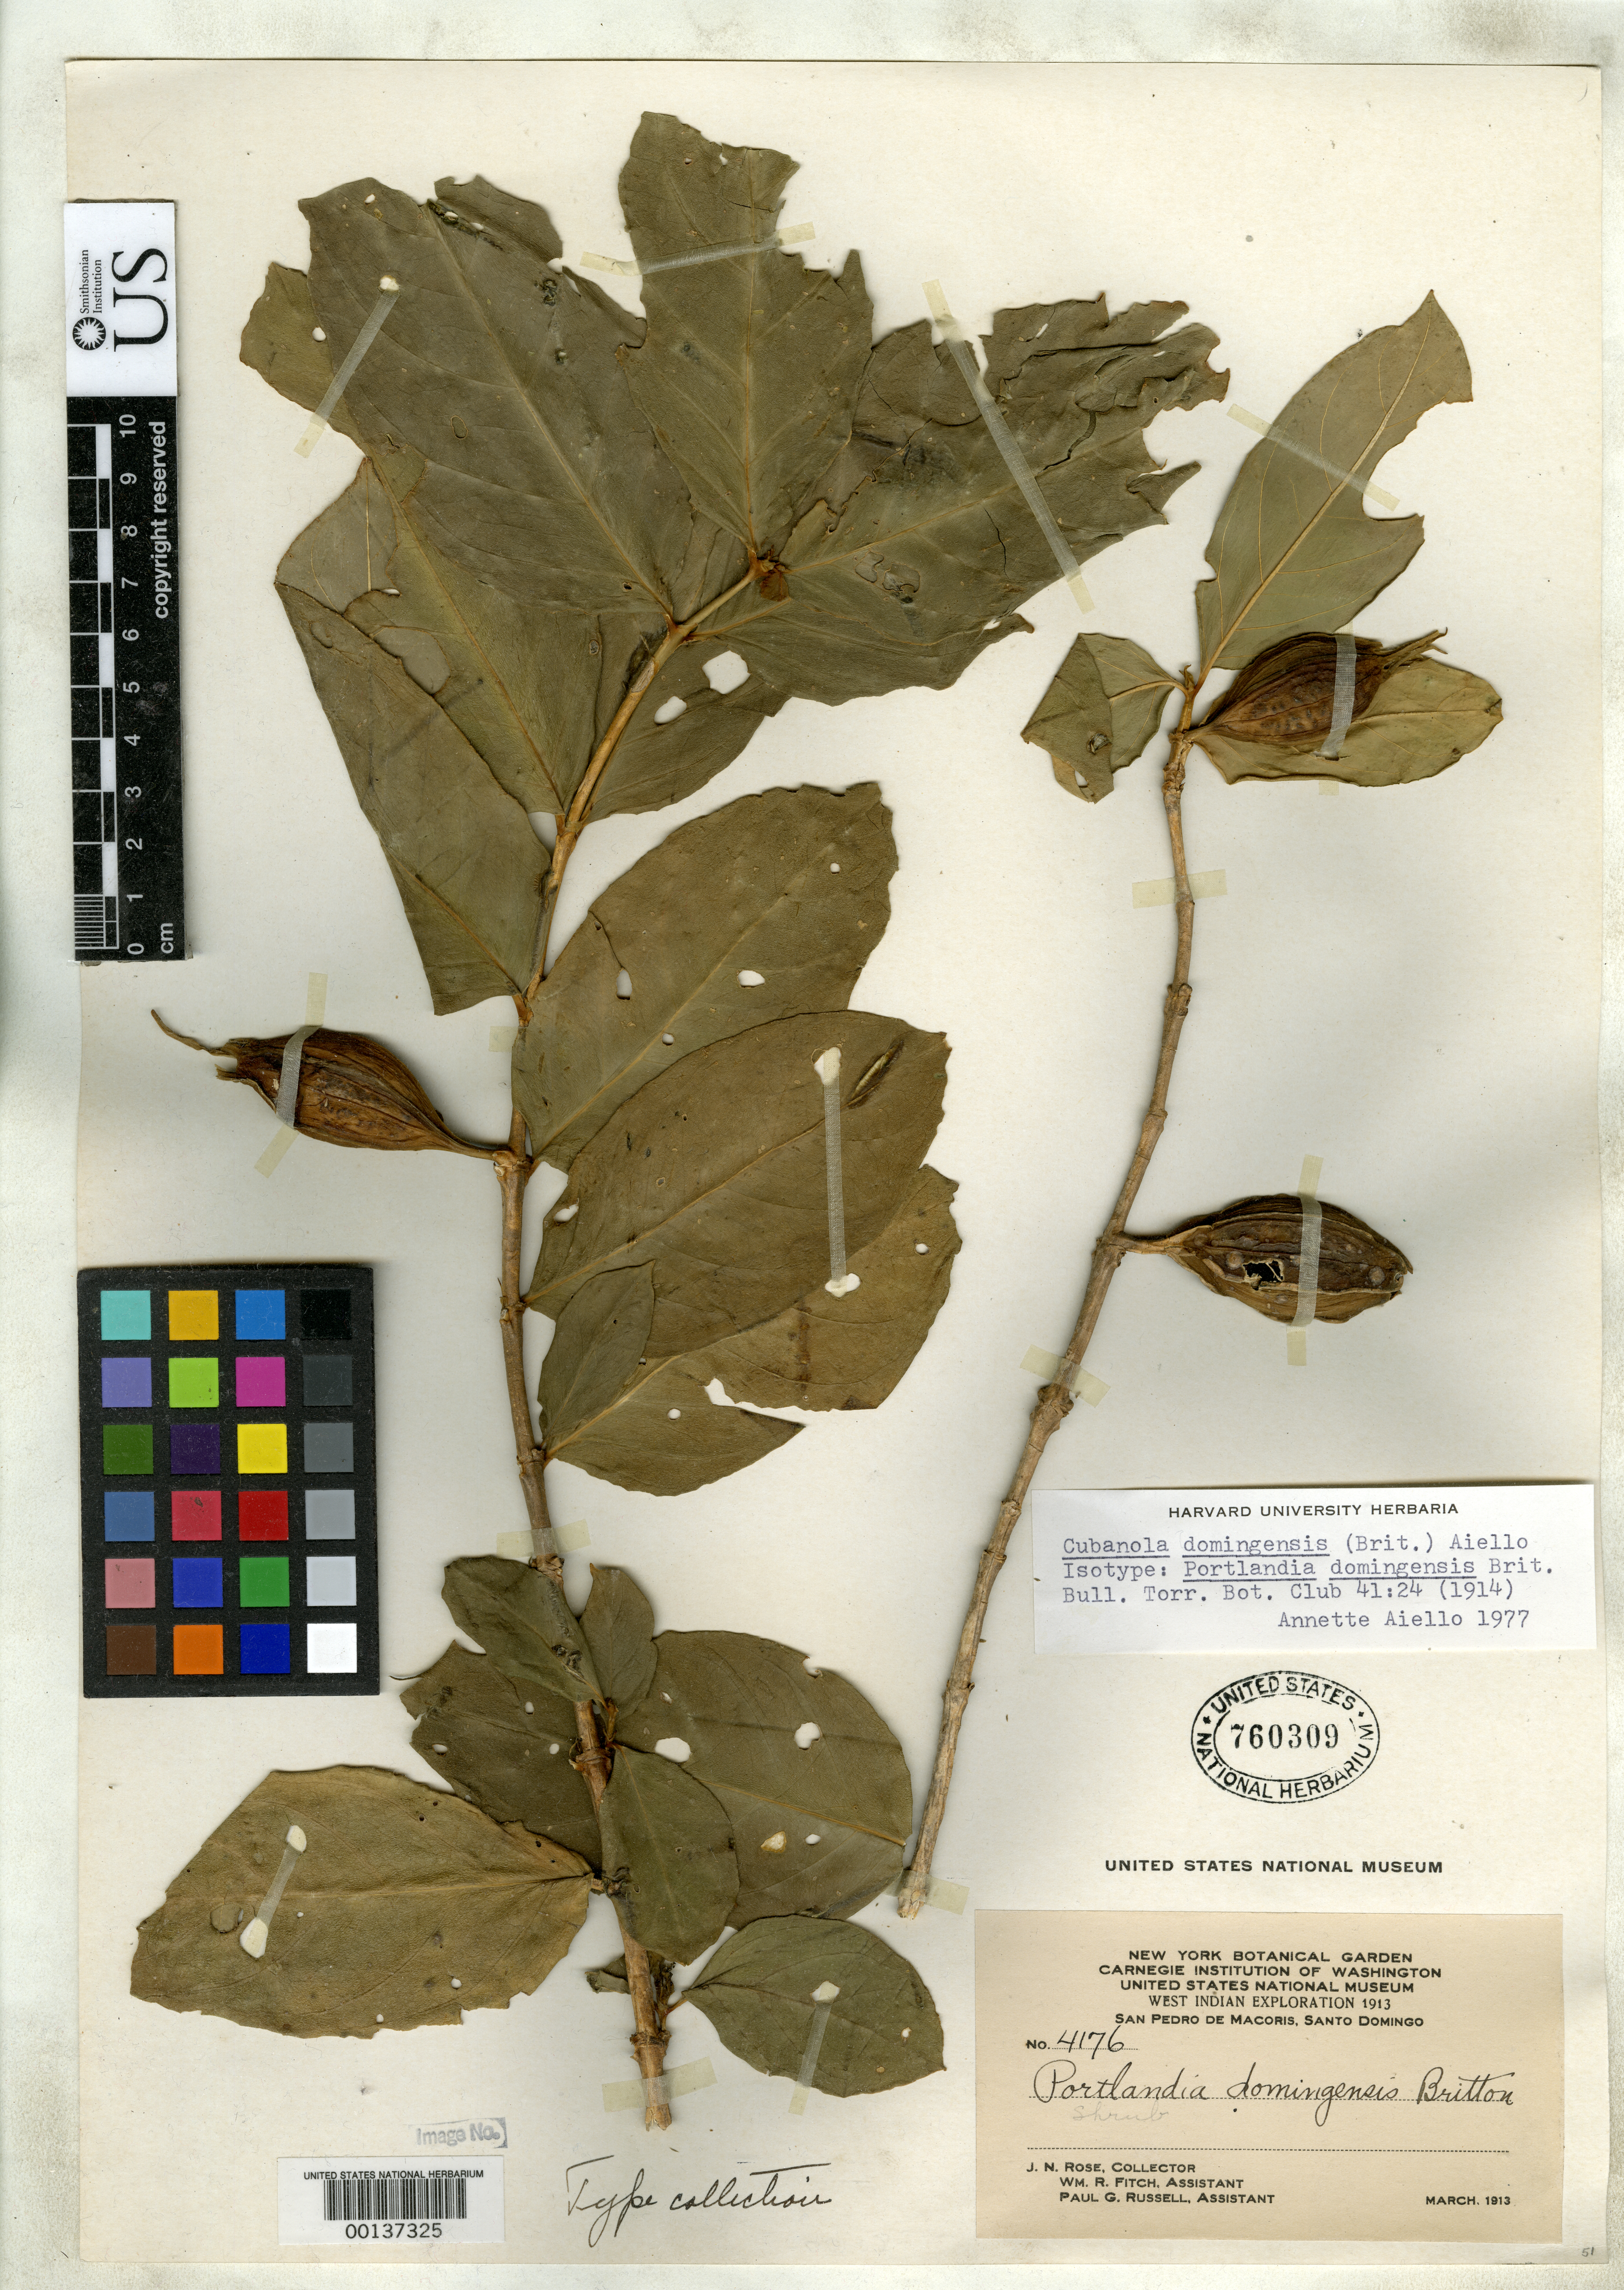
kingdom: Plantae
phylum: Tracheophyta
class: Magnoliopsida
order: Gentianales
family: Rubiaceae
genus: Portlandia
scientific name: Portlandia domingensis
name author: Britton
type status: Isotype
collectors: J. N. Rose, W. R. Fitch & P. G. Russell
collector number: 4176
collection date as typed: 26 Mar 1913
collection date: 1913-03-26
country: Dominican Republic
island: Hispaniola Island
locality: Near San Pedro de Macoris.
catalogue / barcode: US 760309